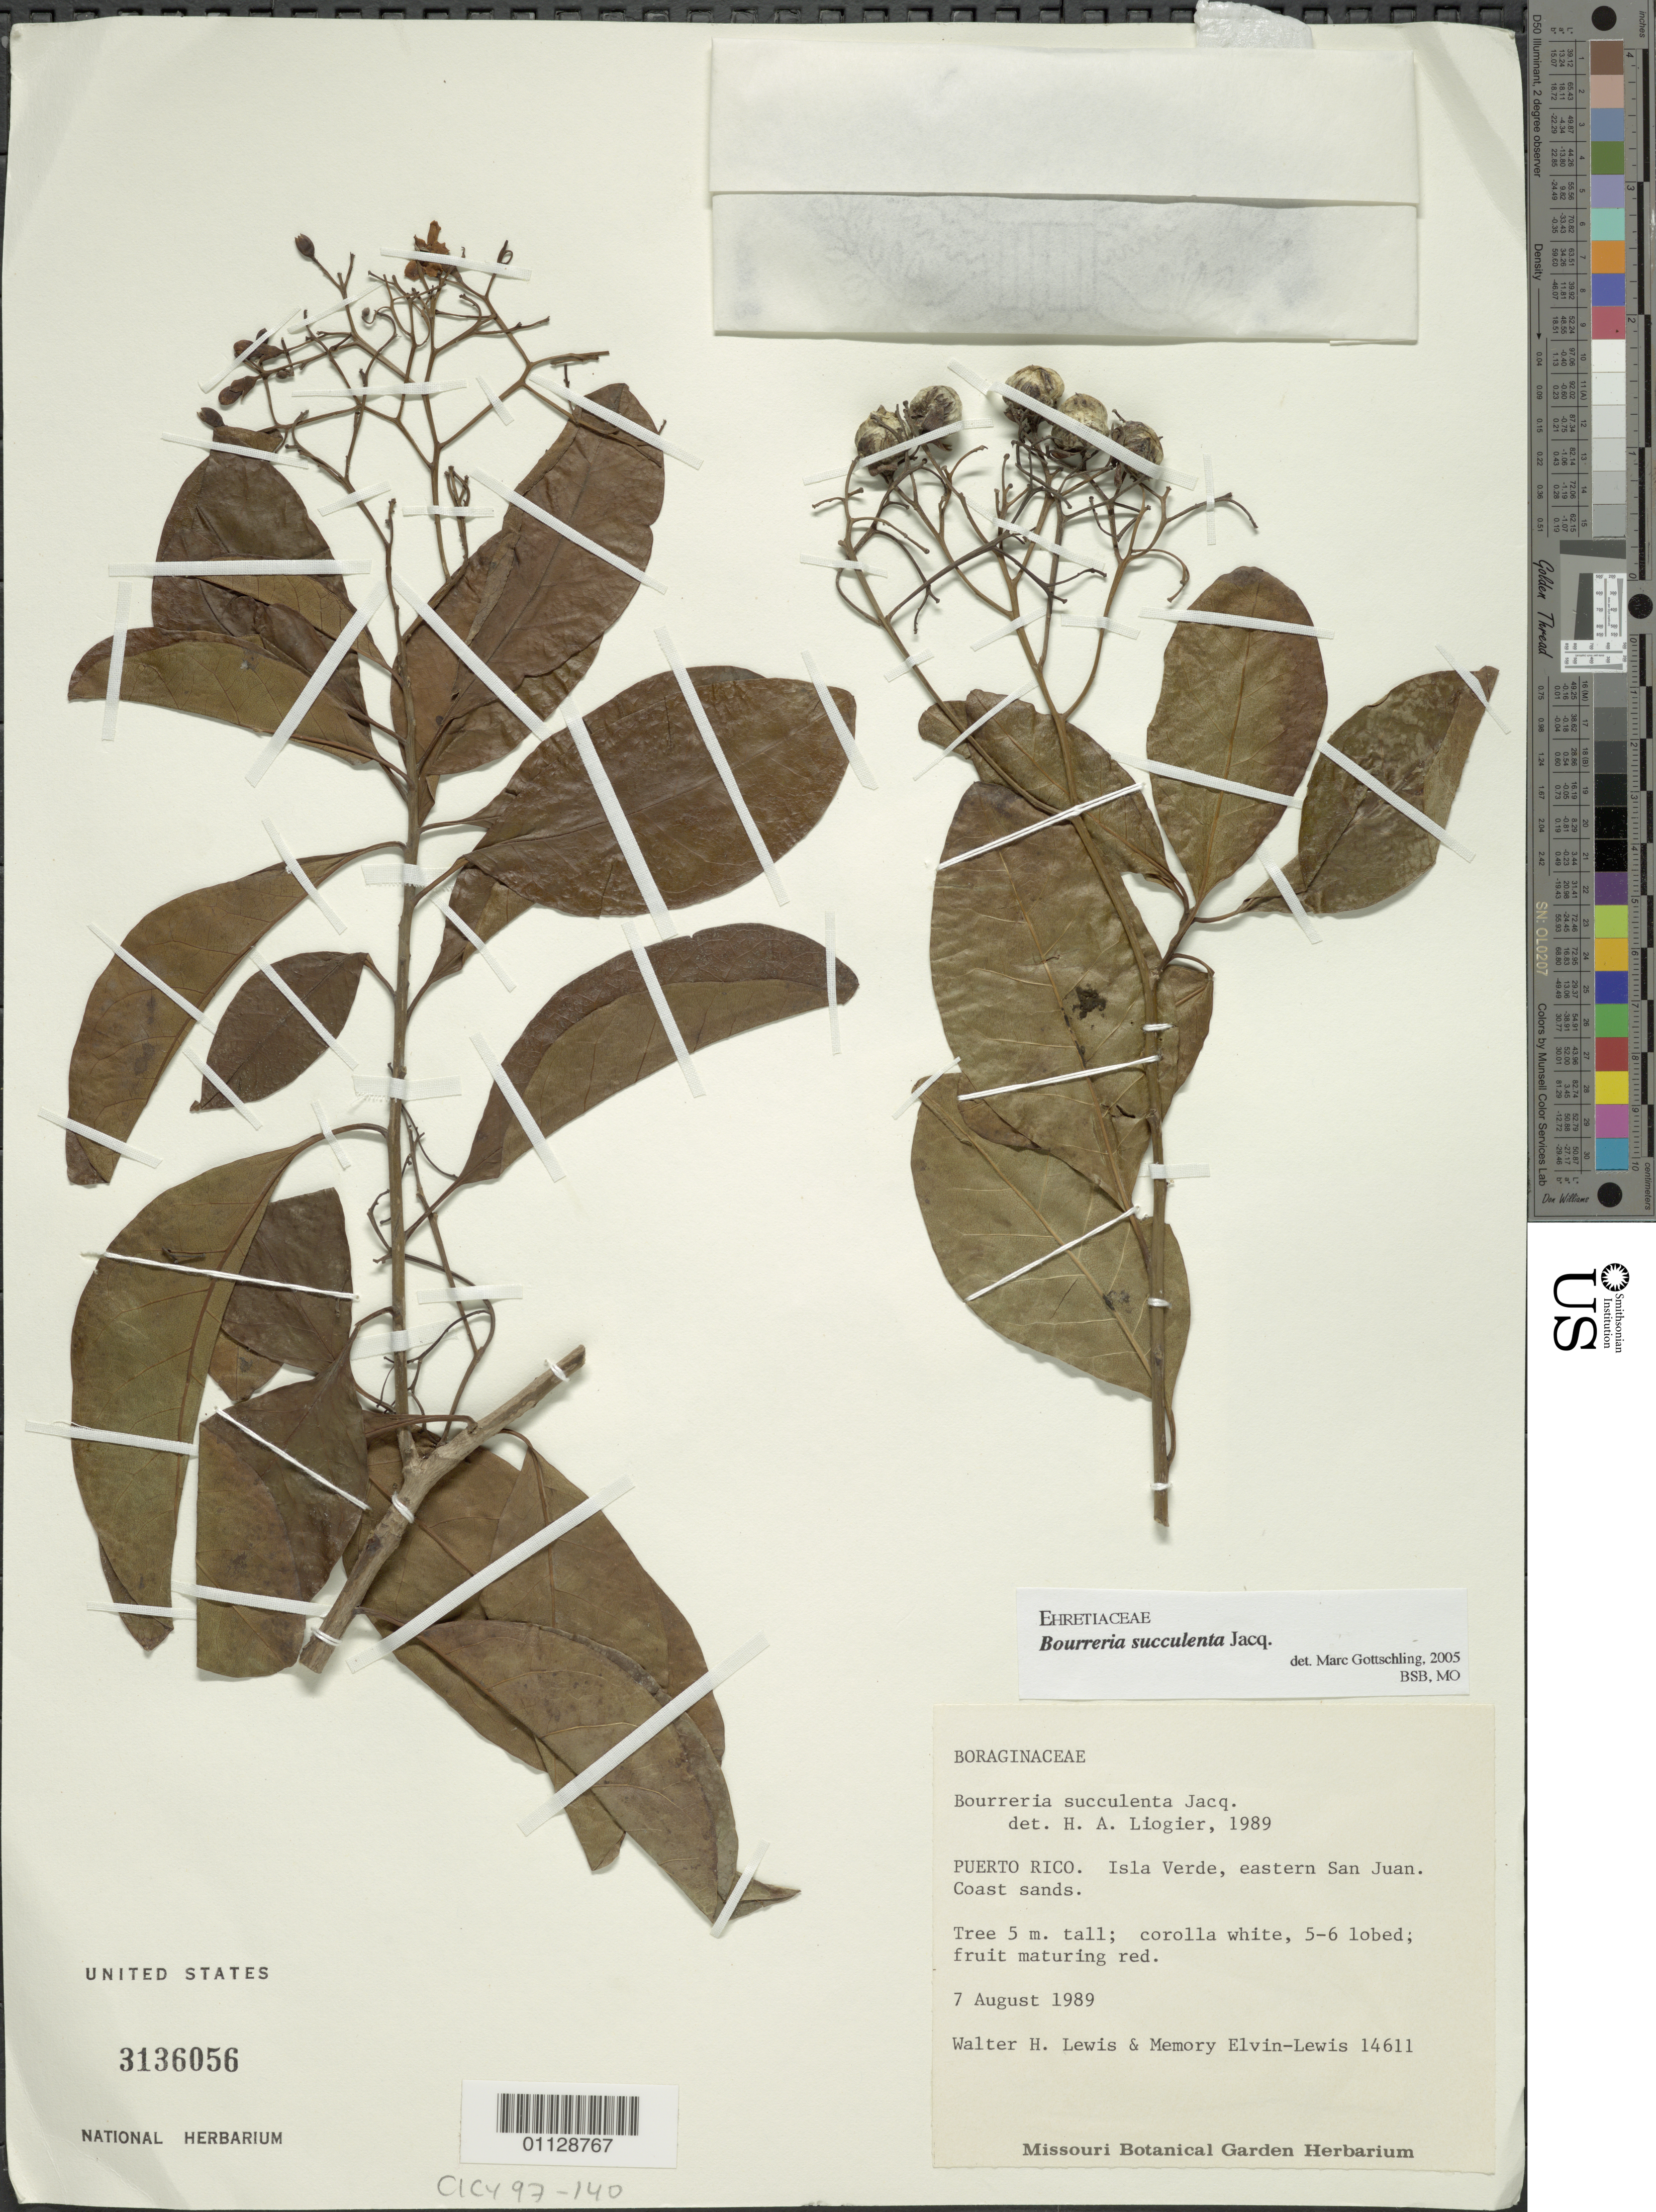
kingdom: Plantae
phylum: Tracheophyta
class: Magnoliopsida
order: Boraginales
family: Ehretiaceae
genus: Bourreria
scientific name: Bourreria succulenta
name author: Jacq.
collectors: W. H. Lewis & M. Lewis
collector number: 14611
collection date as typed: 07 Aug 1989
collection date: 1989-08-07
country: Puerto Rico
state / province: San Juan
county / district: Juana Diaz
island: Puerto Rico I.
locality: Coast sands, Isla Verde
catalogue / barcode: US 3136056